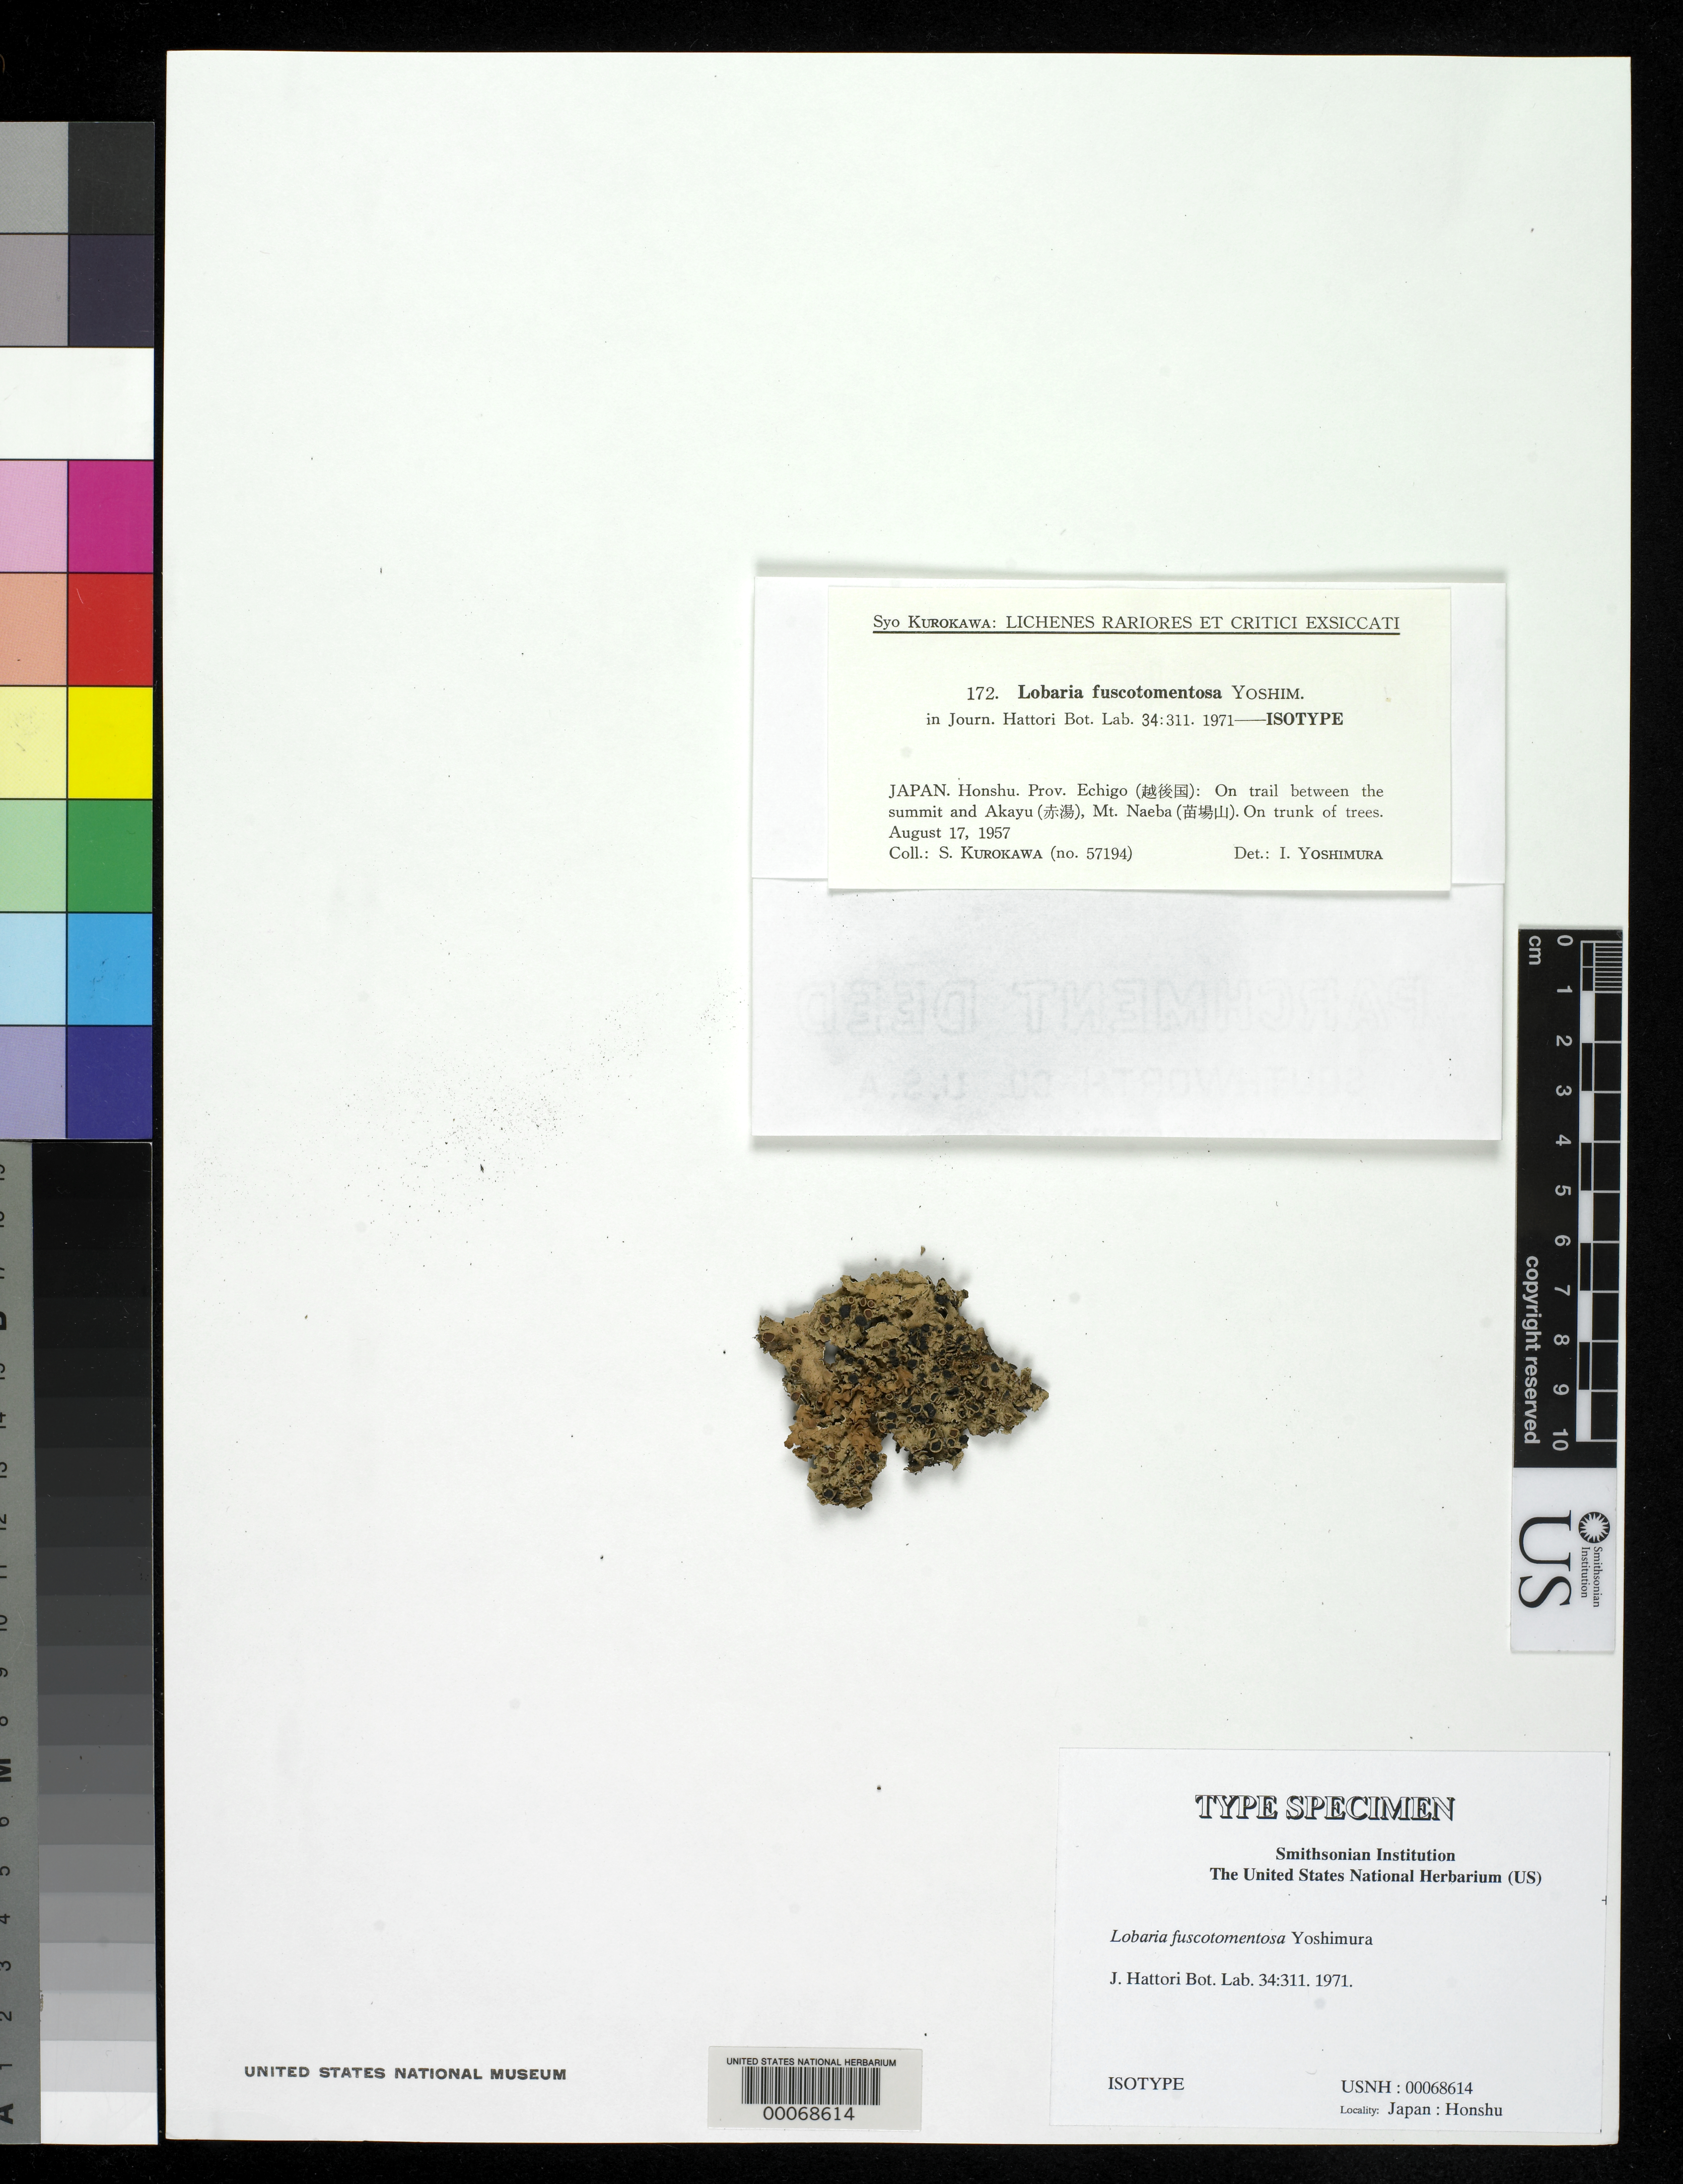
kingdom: Fungi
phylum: Ascomycota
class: Lecanoromycetes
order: Peltigerales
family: Lobariaceae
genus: Lobaria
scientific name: Lobaria fuscotomentosa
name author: Yoshimura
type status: Isotype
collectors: S. Kurokawa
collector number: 57194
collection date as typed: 17 Aug 1957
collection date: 1957-08-17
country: Japan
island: Honshu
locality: Echigo, on trail between the summit and Aakyu, Mt. Naeba.